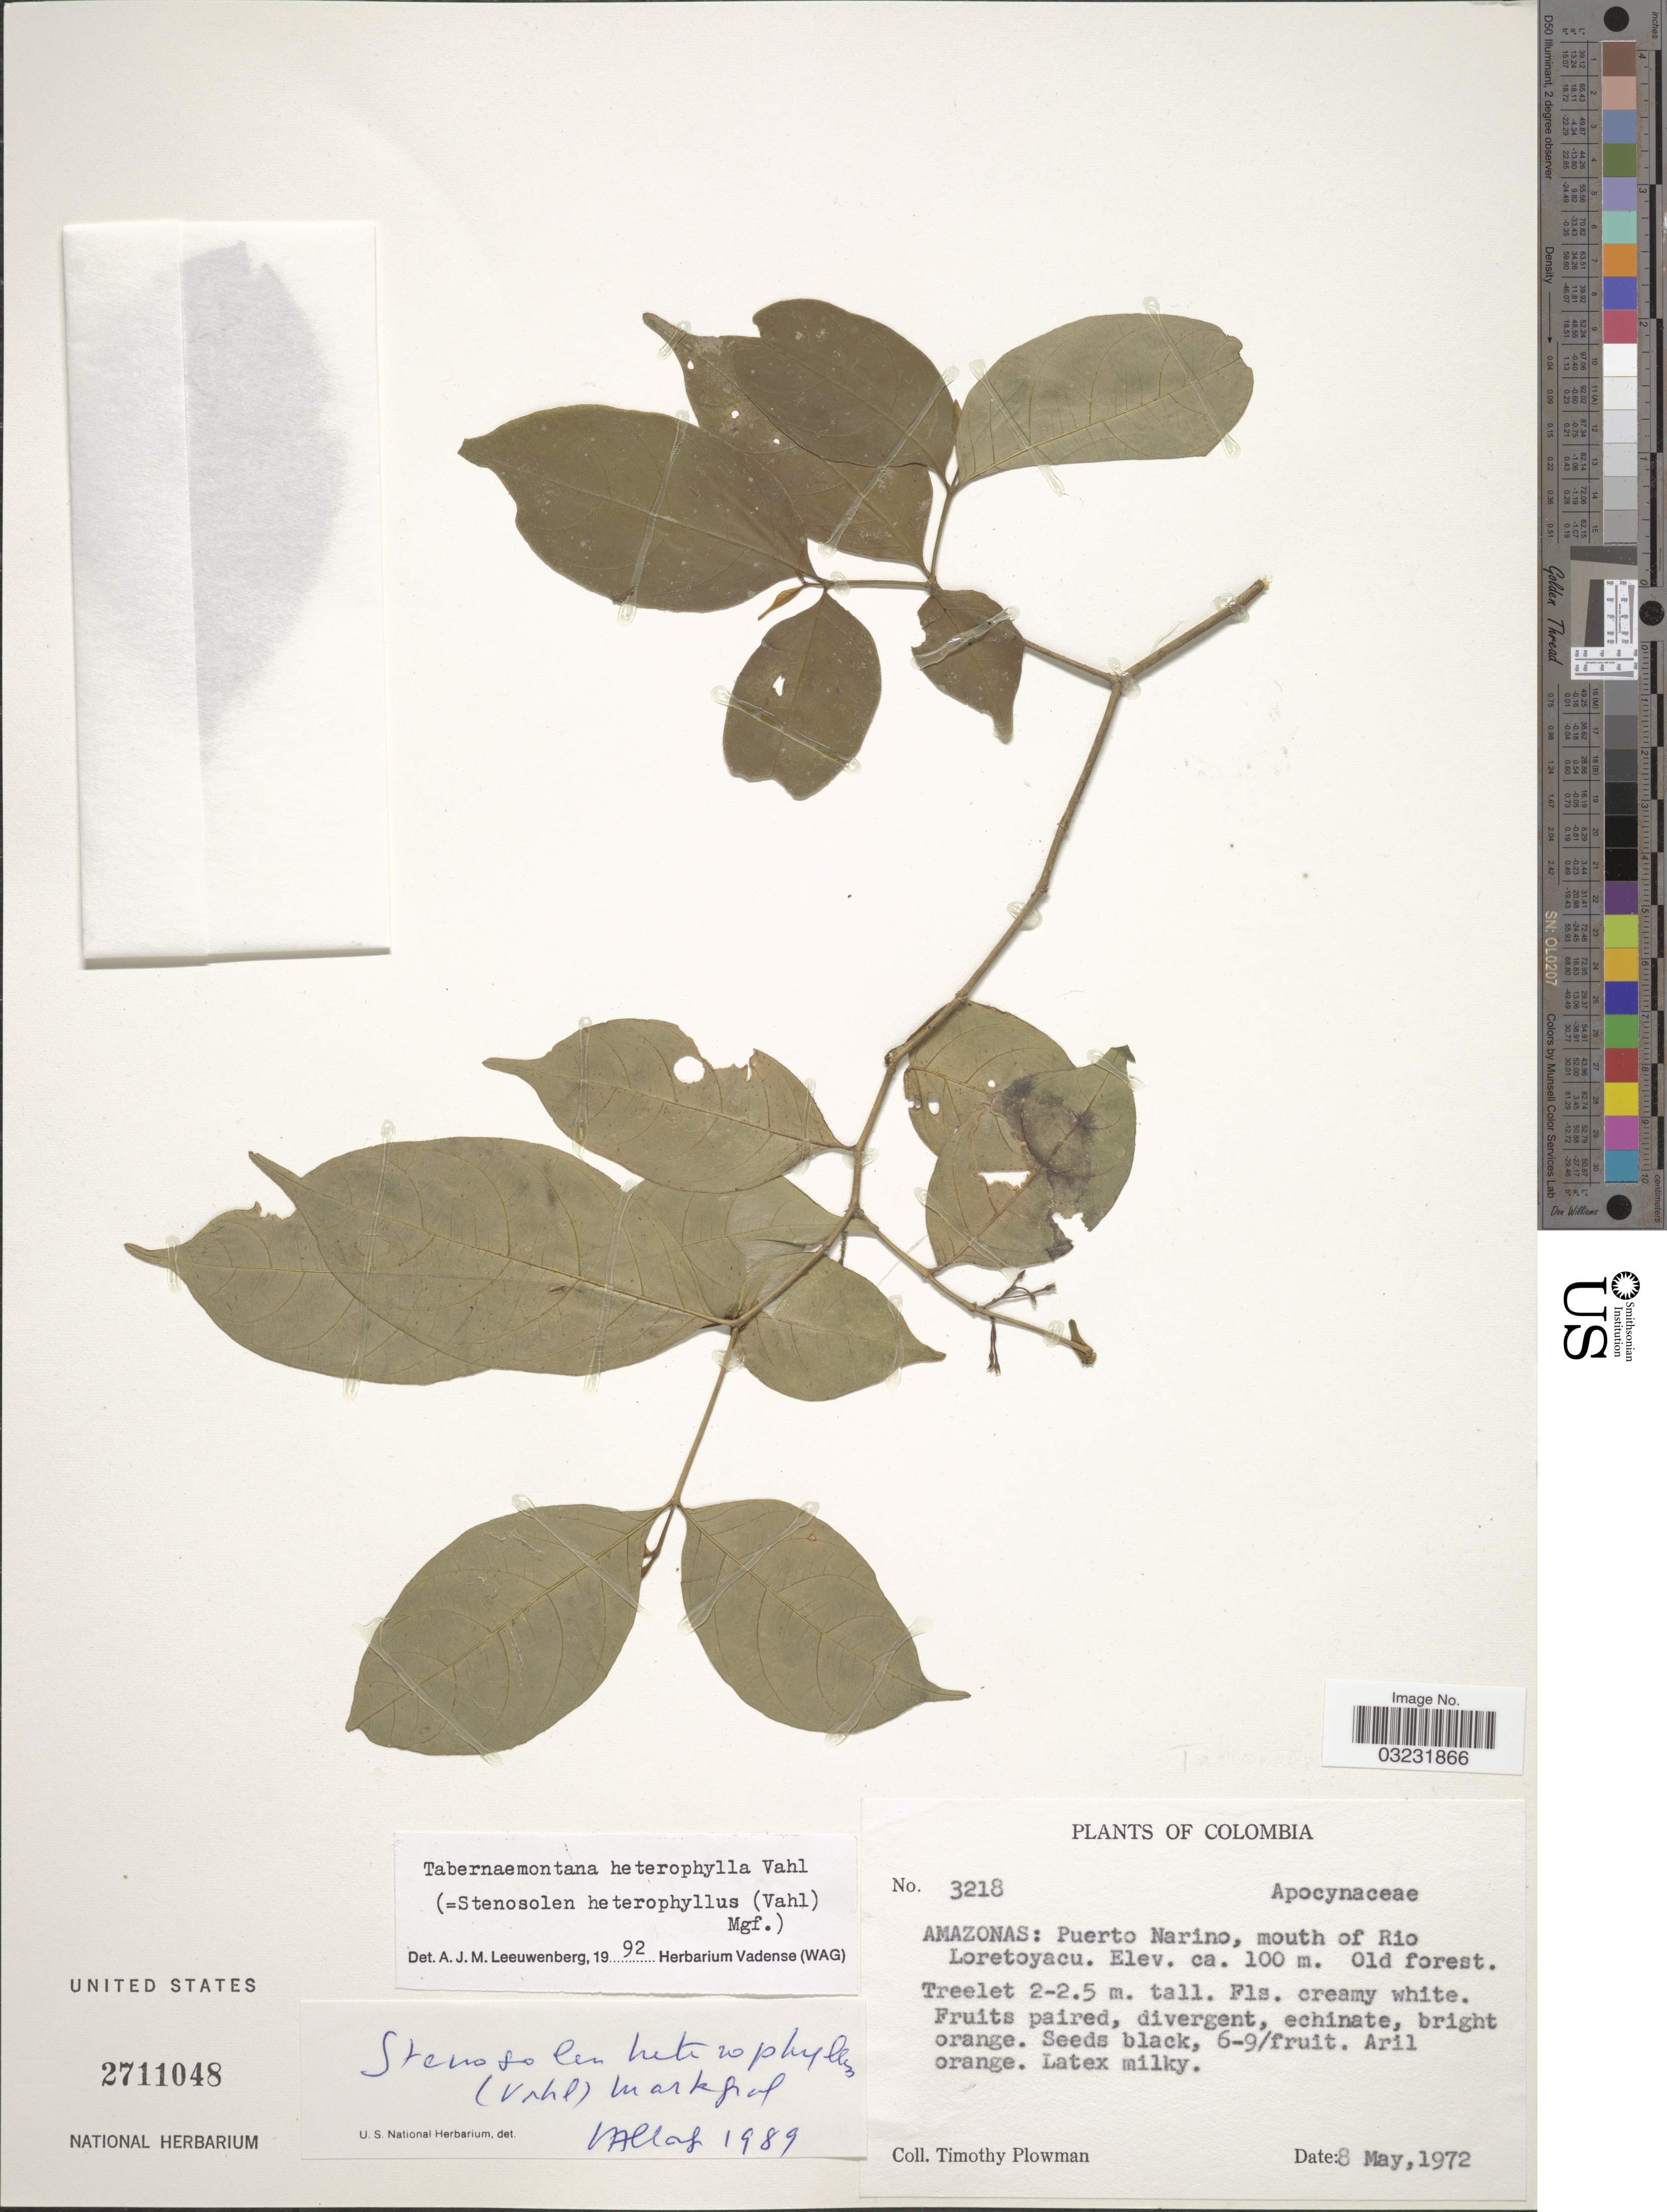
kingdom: Plantae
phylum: Tracheophyta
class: Magnoliopsida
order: Gentianales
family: Apocynaceae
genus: Tabernaemontana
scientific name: Tabernaemontana heterophylla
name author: Vahl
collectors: T. Plowman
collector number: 3218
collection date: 1972-05-08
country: Colombia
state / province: Amazônas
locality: Amazonas: Puerto Narino, mouth of Rio Loretoyacu.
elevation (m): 100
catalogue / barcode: US 2711048